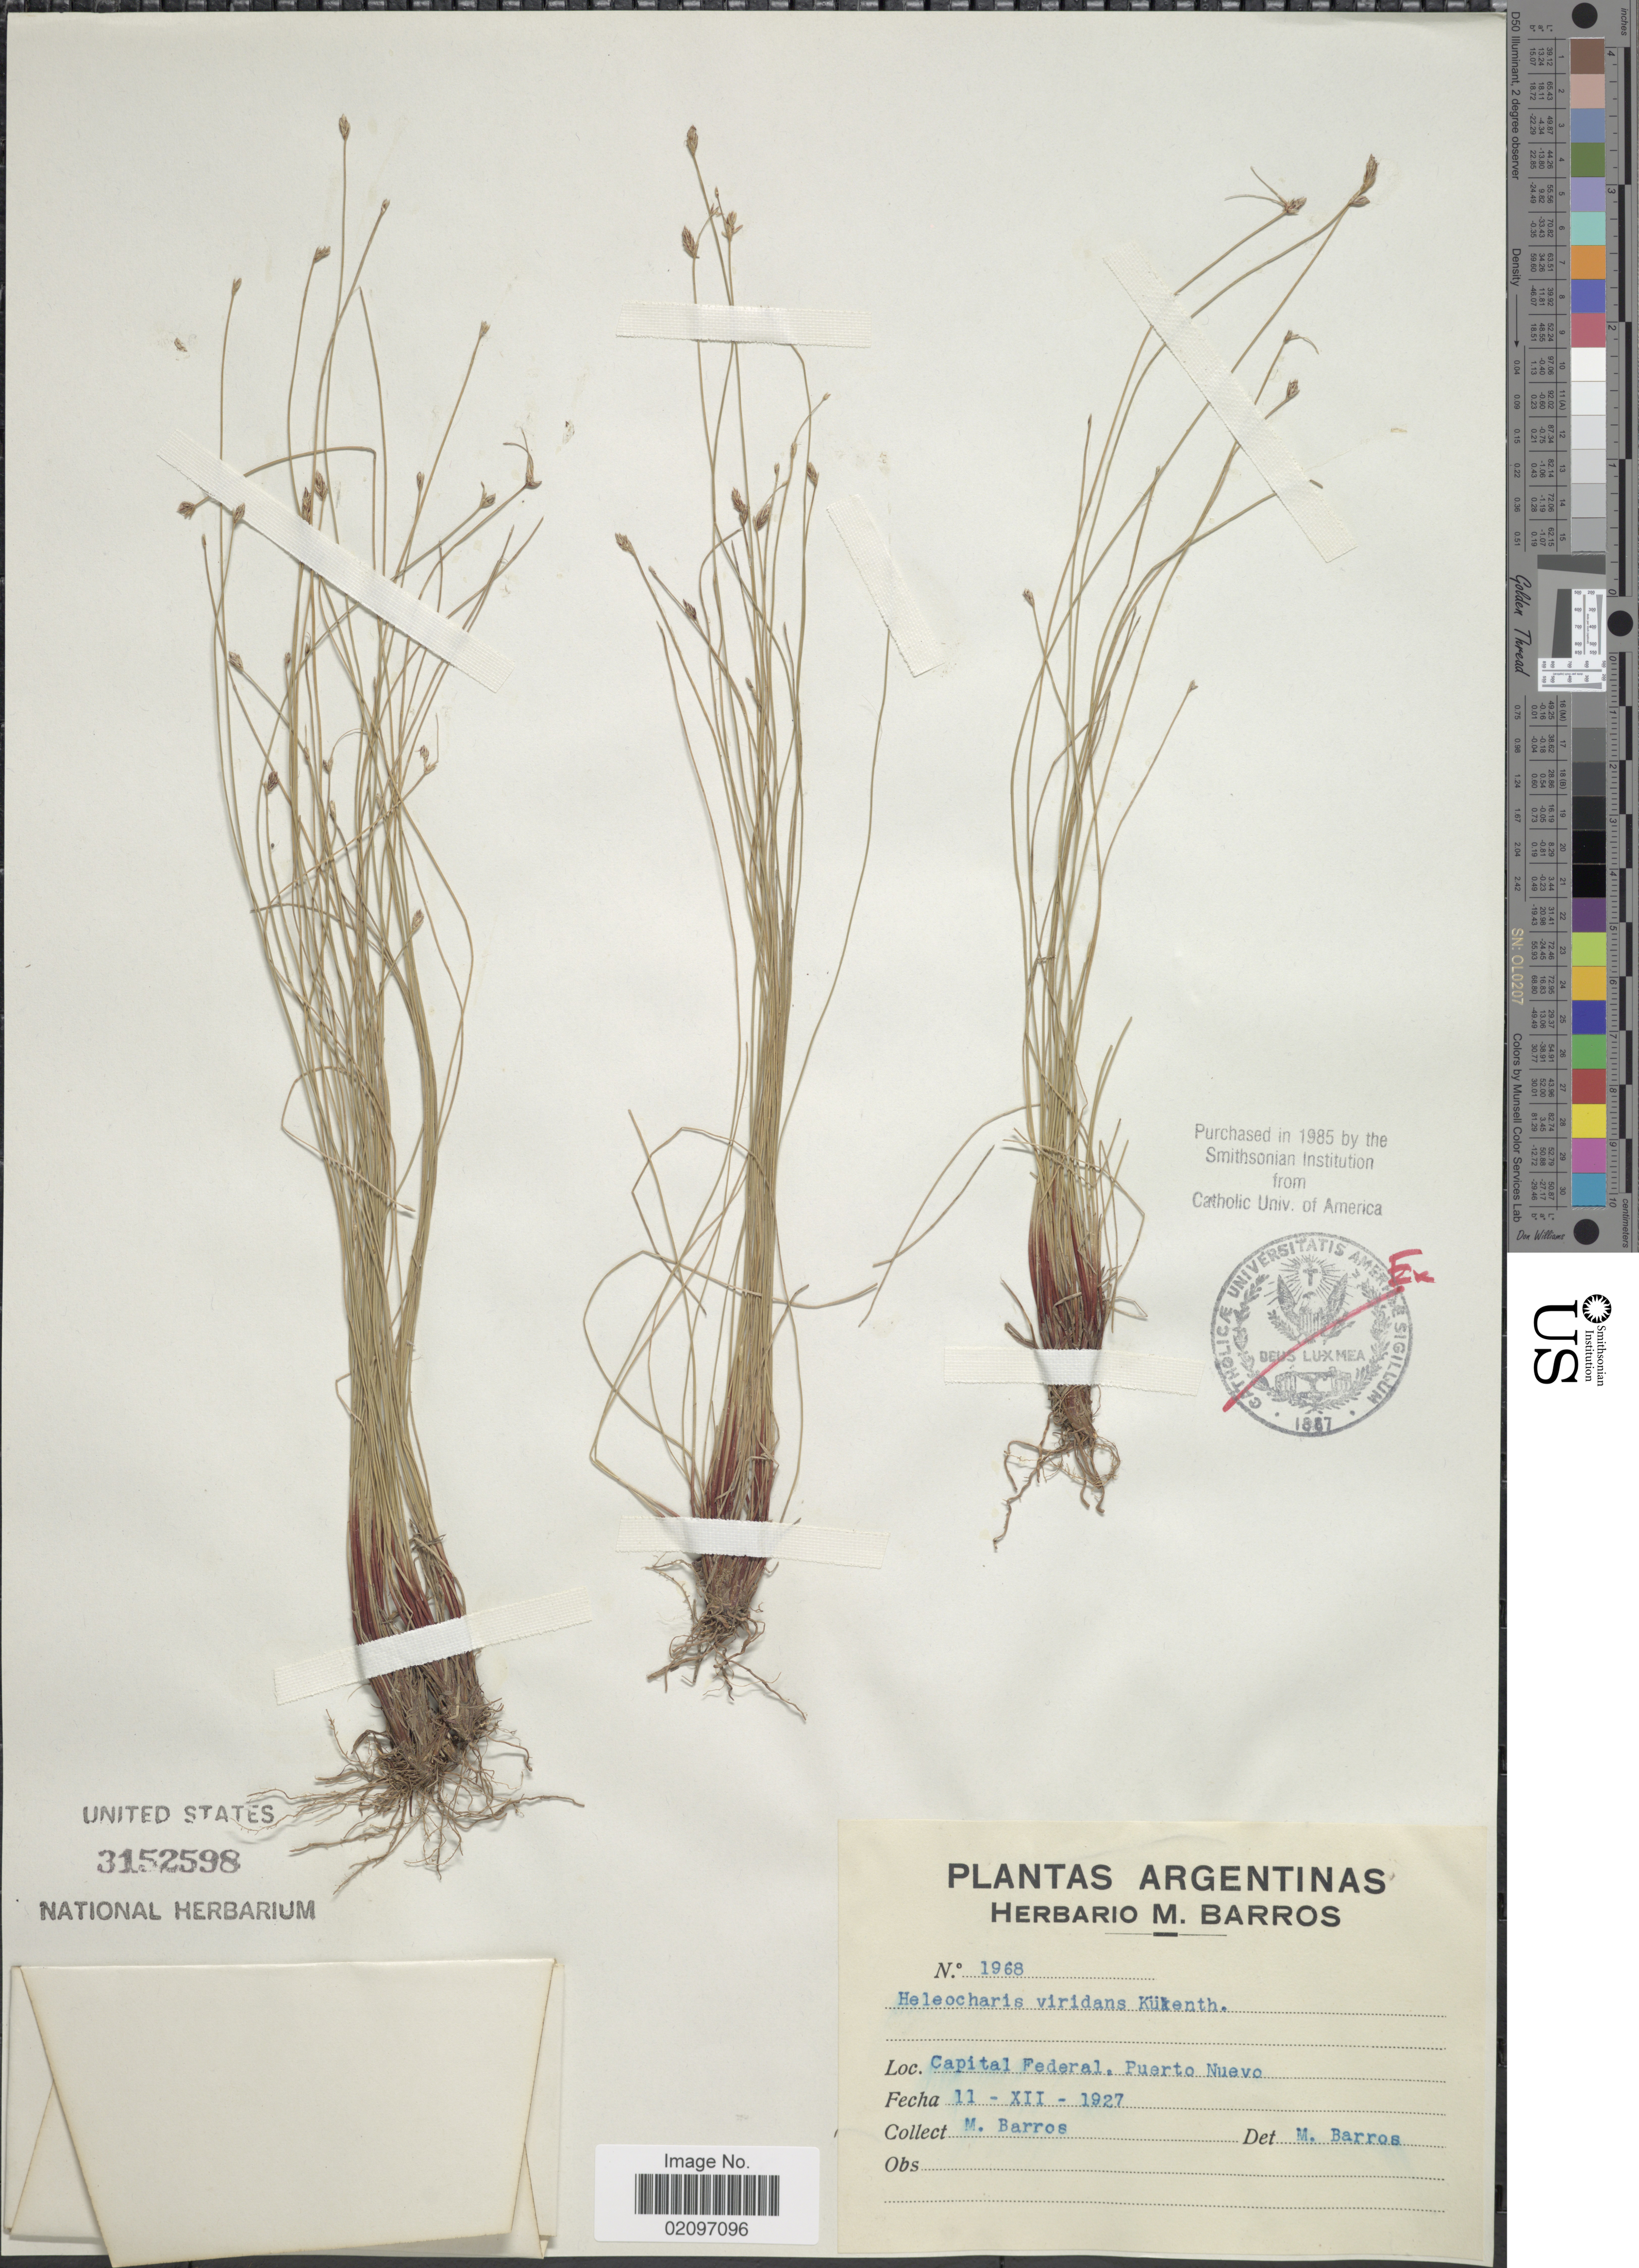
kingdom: Plantae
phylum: Tracheophyta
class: Liliopsida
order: Poales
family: Cyperaceae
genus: Eleocharis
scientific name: Eleocharis viridans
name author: Kük. ex Osten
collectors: M. Barros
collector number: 1968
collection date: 1927-12-11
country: Argentina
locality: Capital Federal, Puerto Nuevo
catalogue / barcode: US 3152598